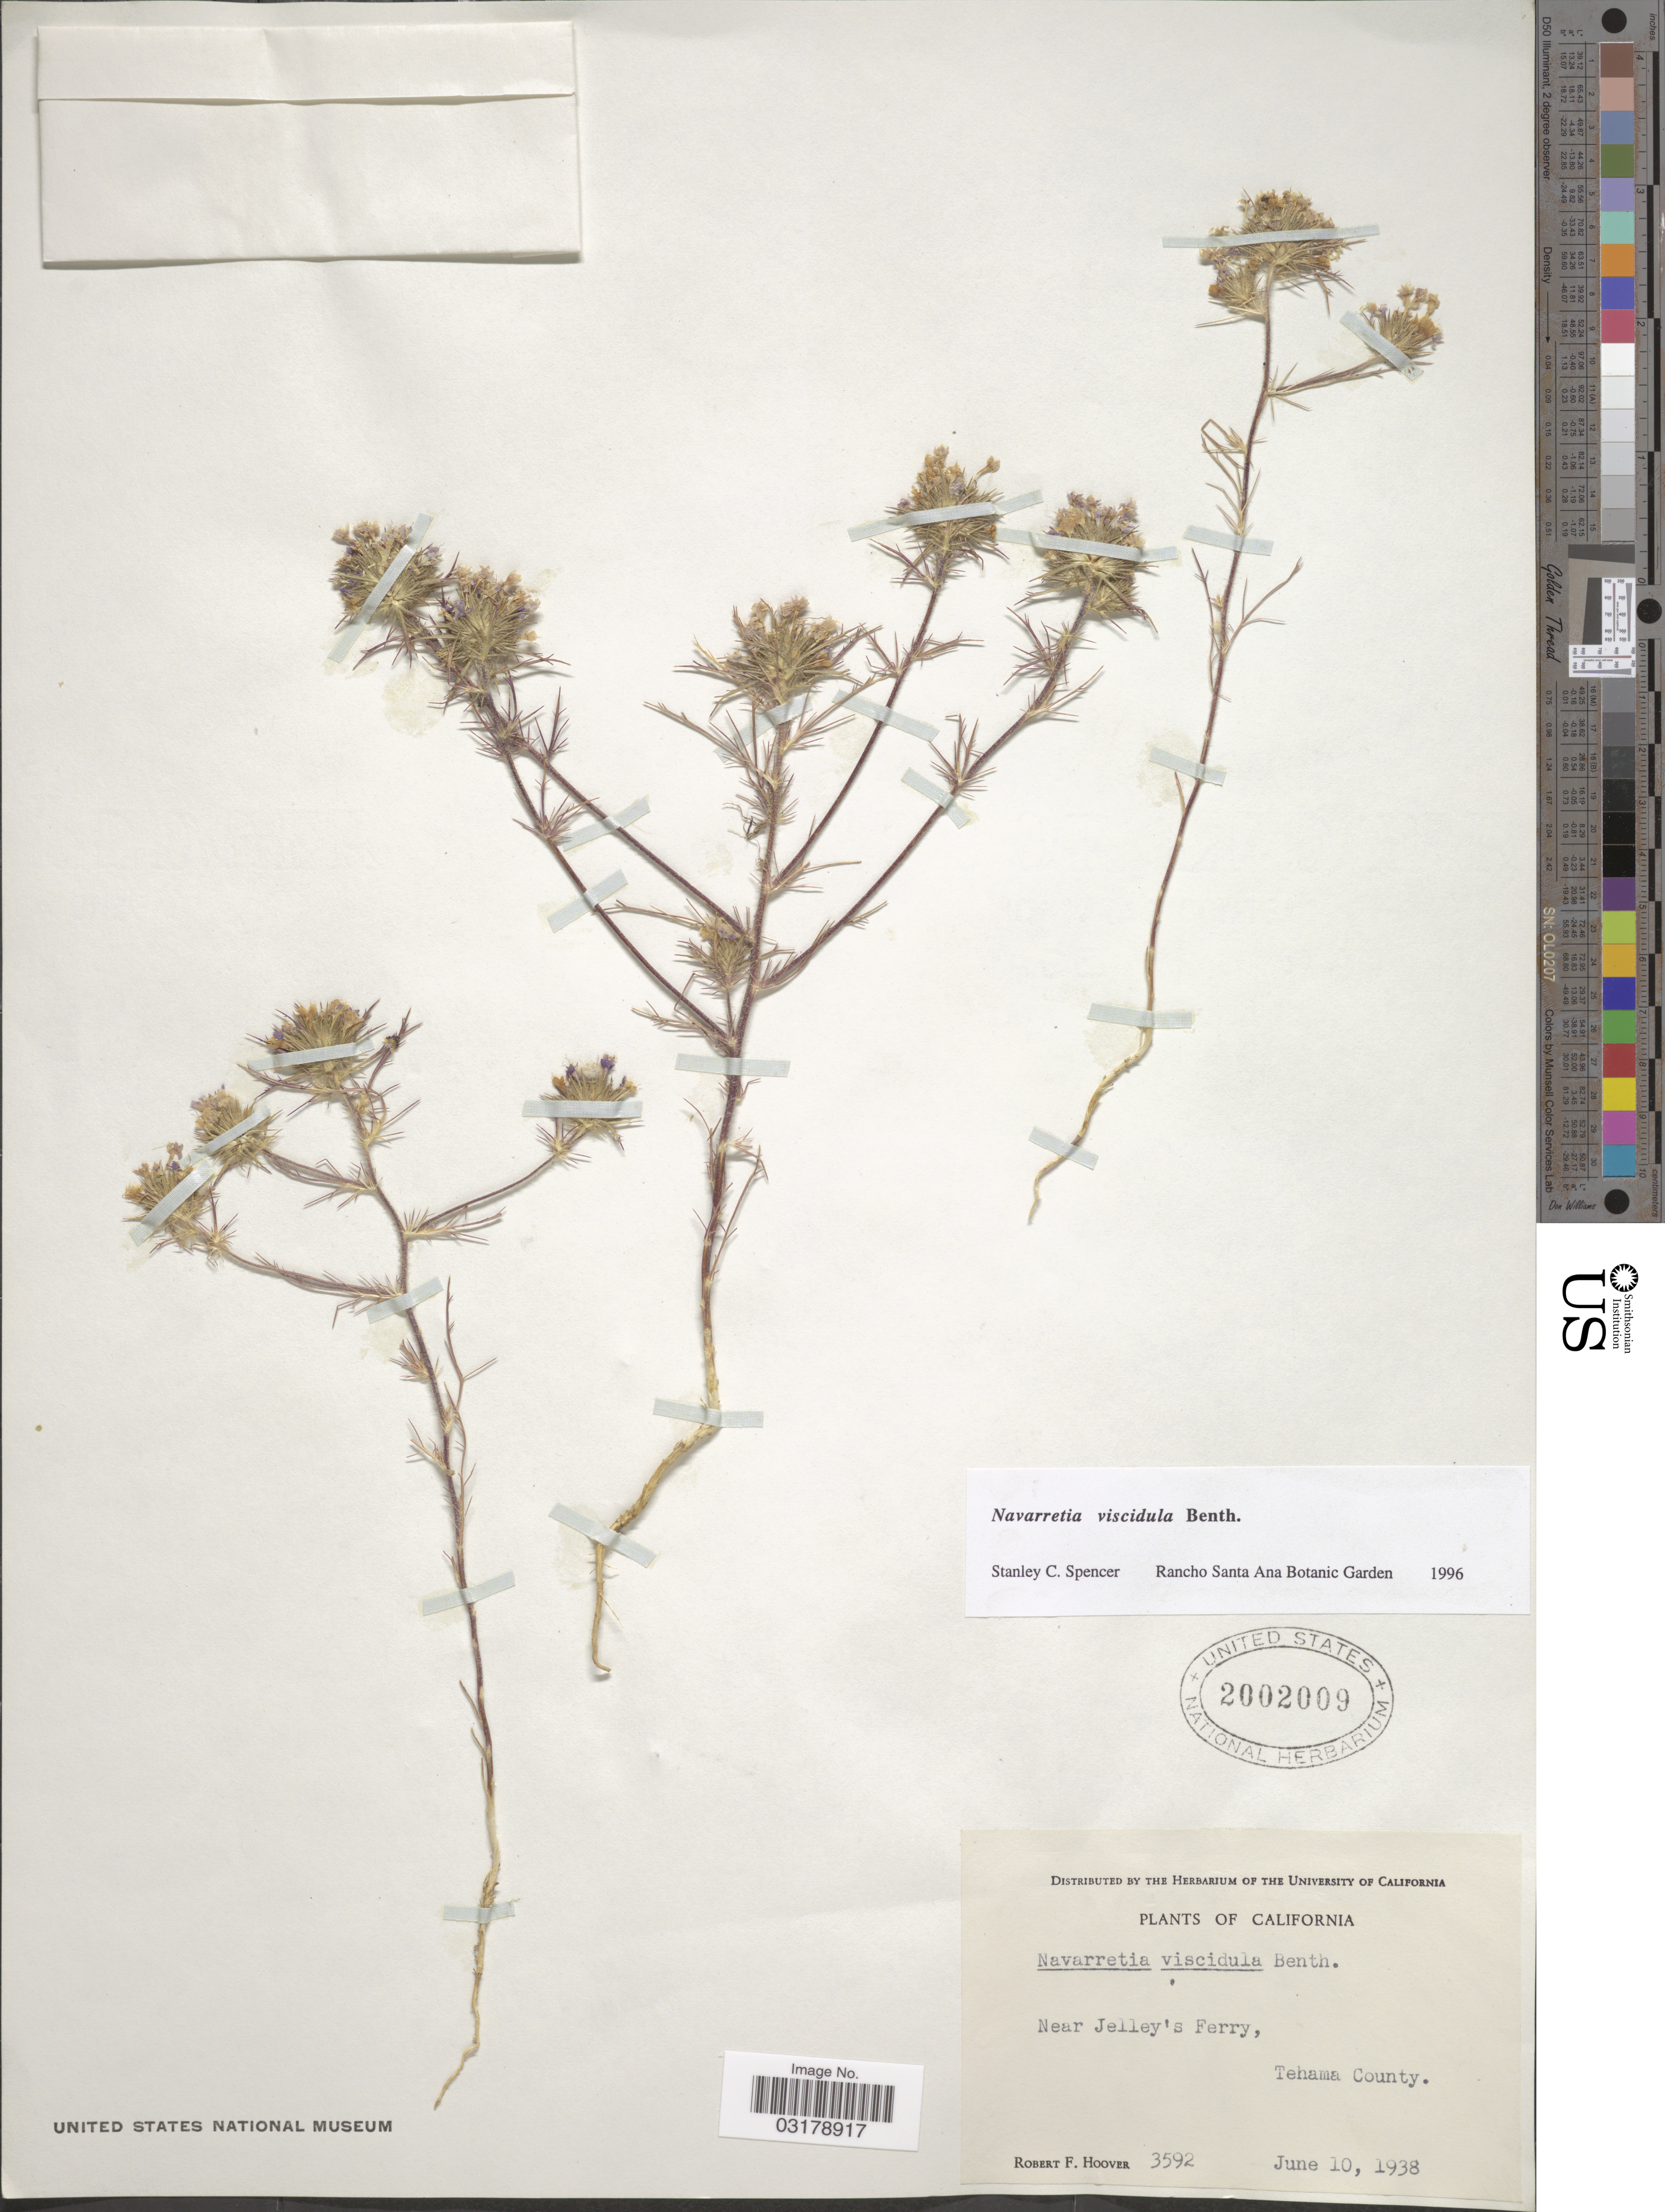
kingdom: Plantae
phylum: Tracheophyta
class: Magnoliopsida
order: Ericales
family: Polemoniaceae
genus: Navarretia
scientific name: Navarretia viscidula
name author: Benth.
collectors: R. F. Hoover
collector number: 3592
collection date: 1938-06-10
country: United States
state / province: California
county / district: Tehama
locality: Near Jelley's Ferry. Tehama County.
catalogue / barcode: US 2002009